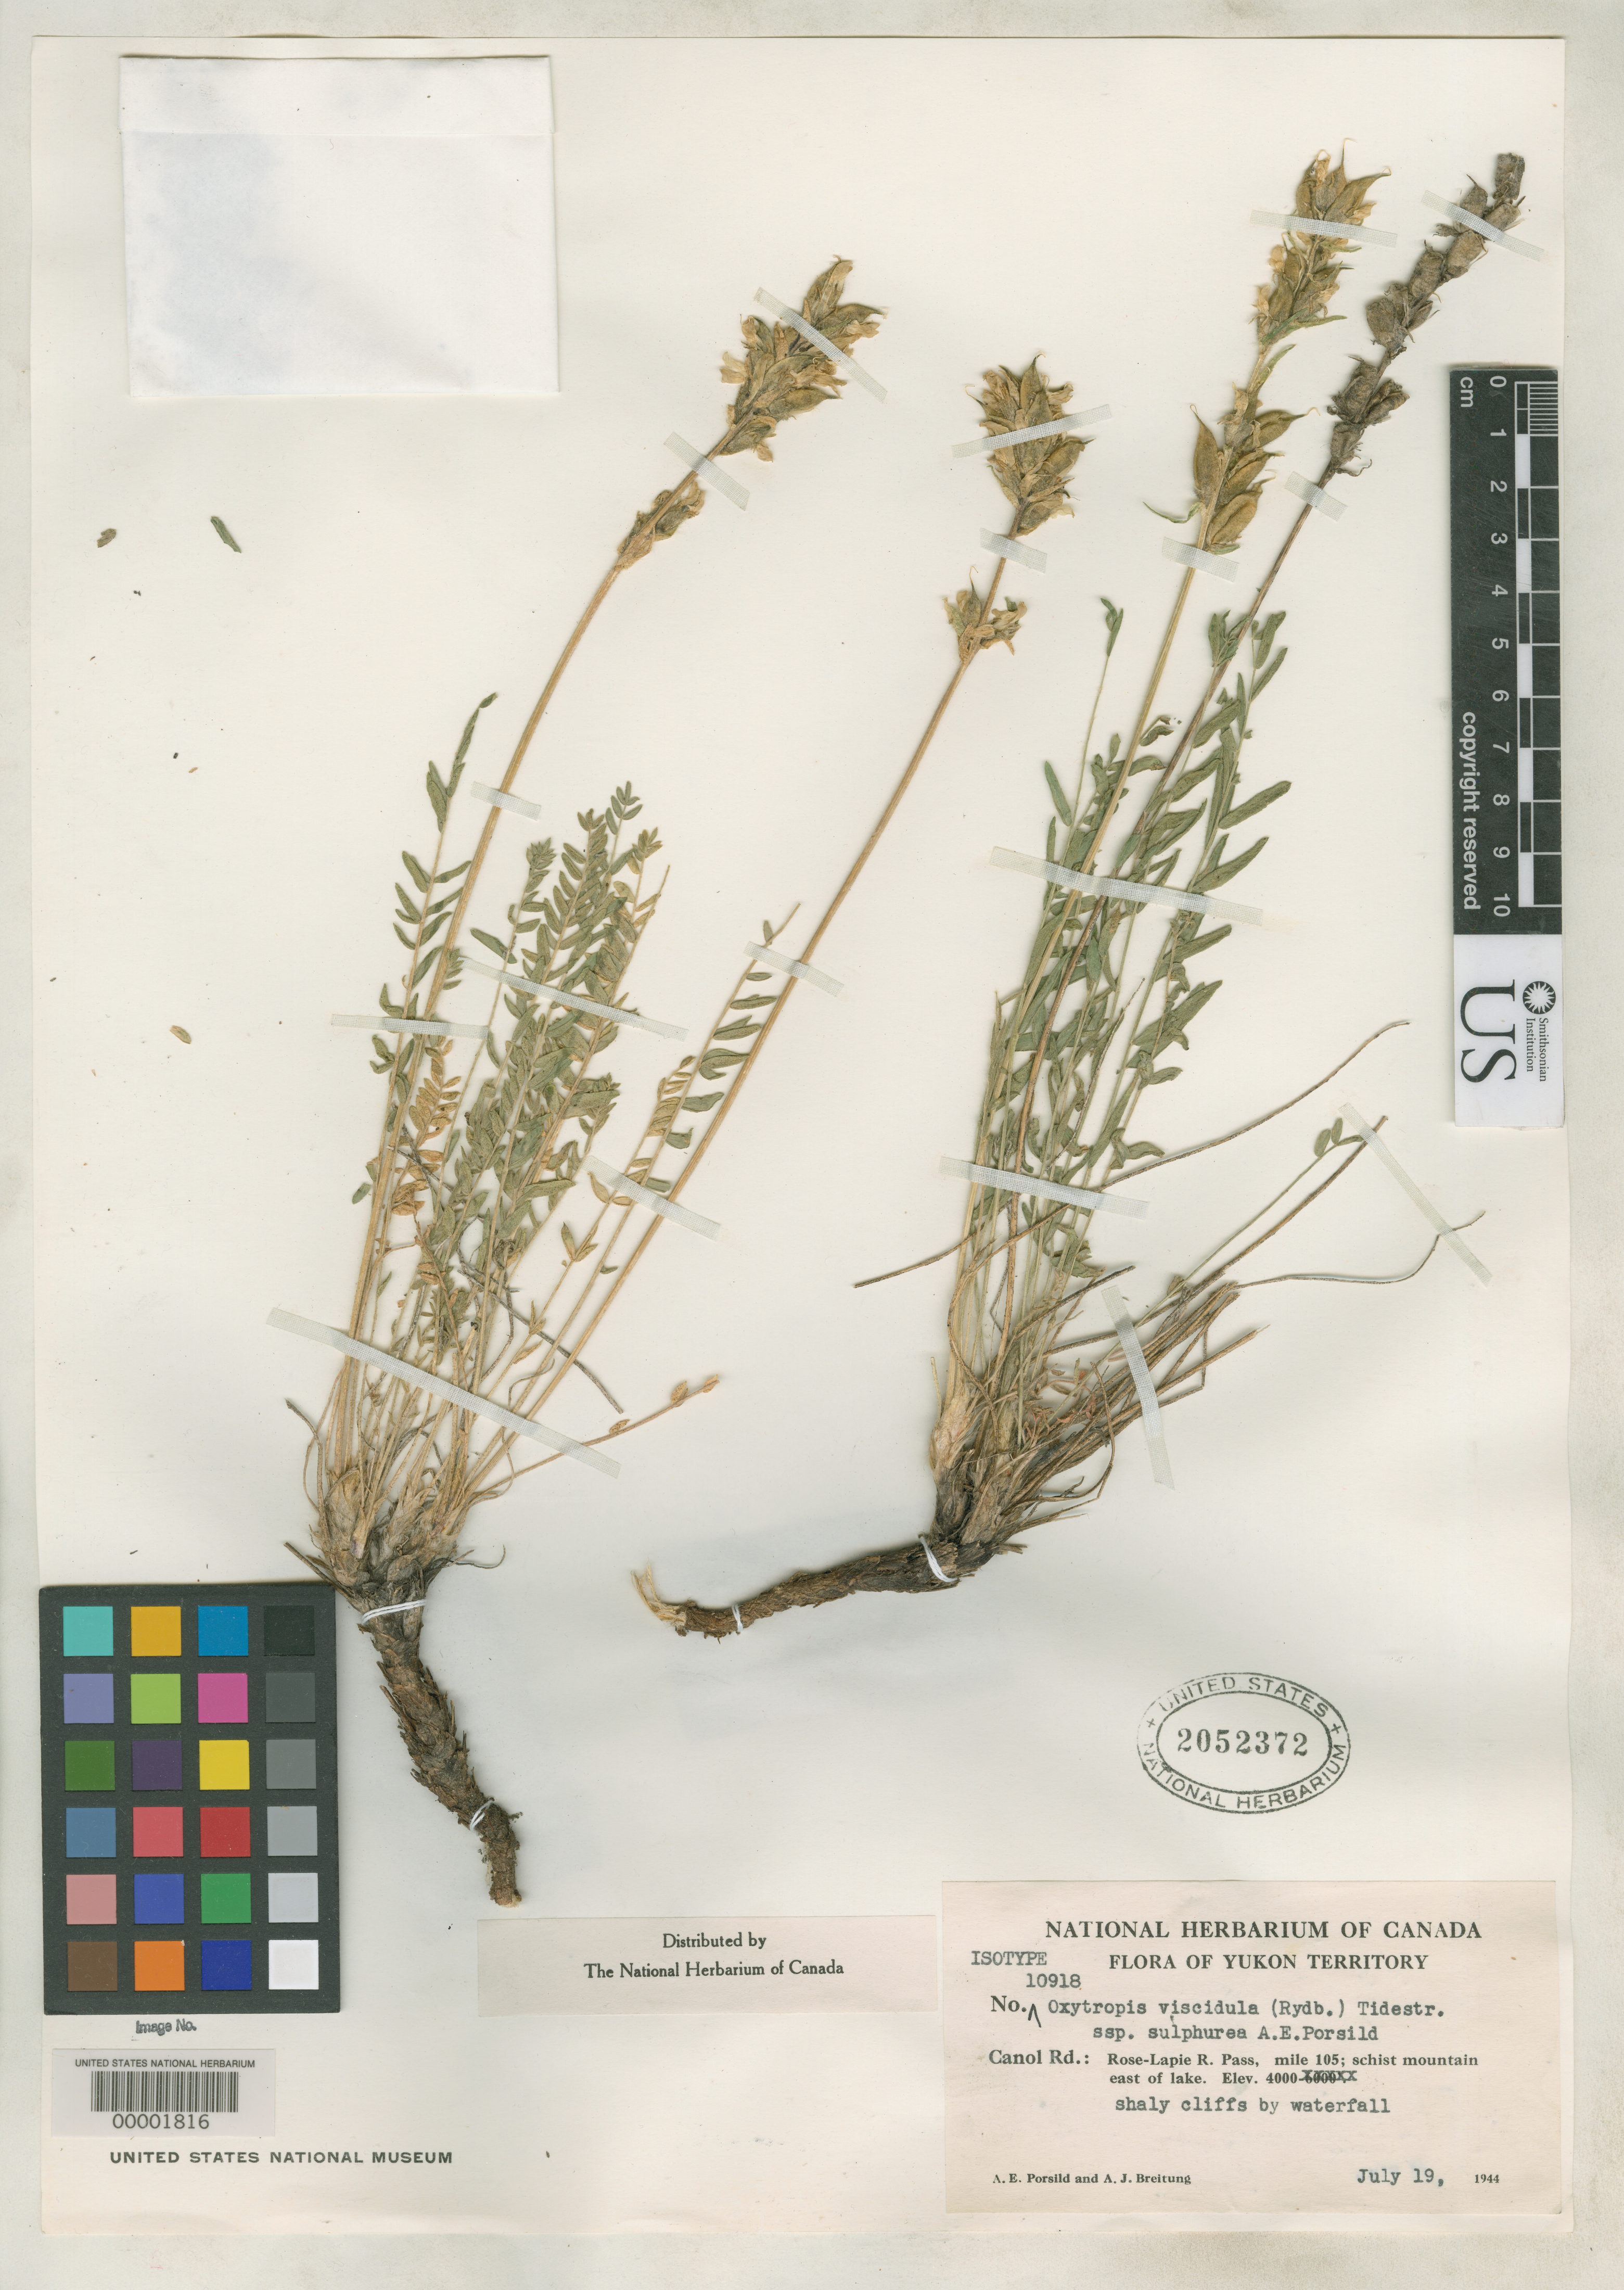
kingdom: Plantae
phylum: Tracheophyta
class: Magnoliopsida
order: Fabales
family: Fabaceae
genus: Oxytropis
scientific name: Oxytropis viscidula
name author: A.E. Porsild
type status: Type Fragment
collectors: A. E. Porsild & A. J. Breitung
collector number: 10918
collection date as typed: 19 Jul 1944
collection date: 1944-07-19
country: Canada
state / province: Yukon Territory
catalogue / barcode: US 2052372